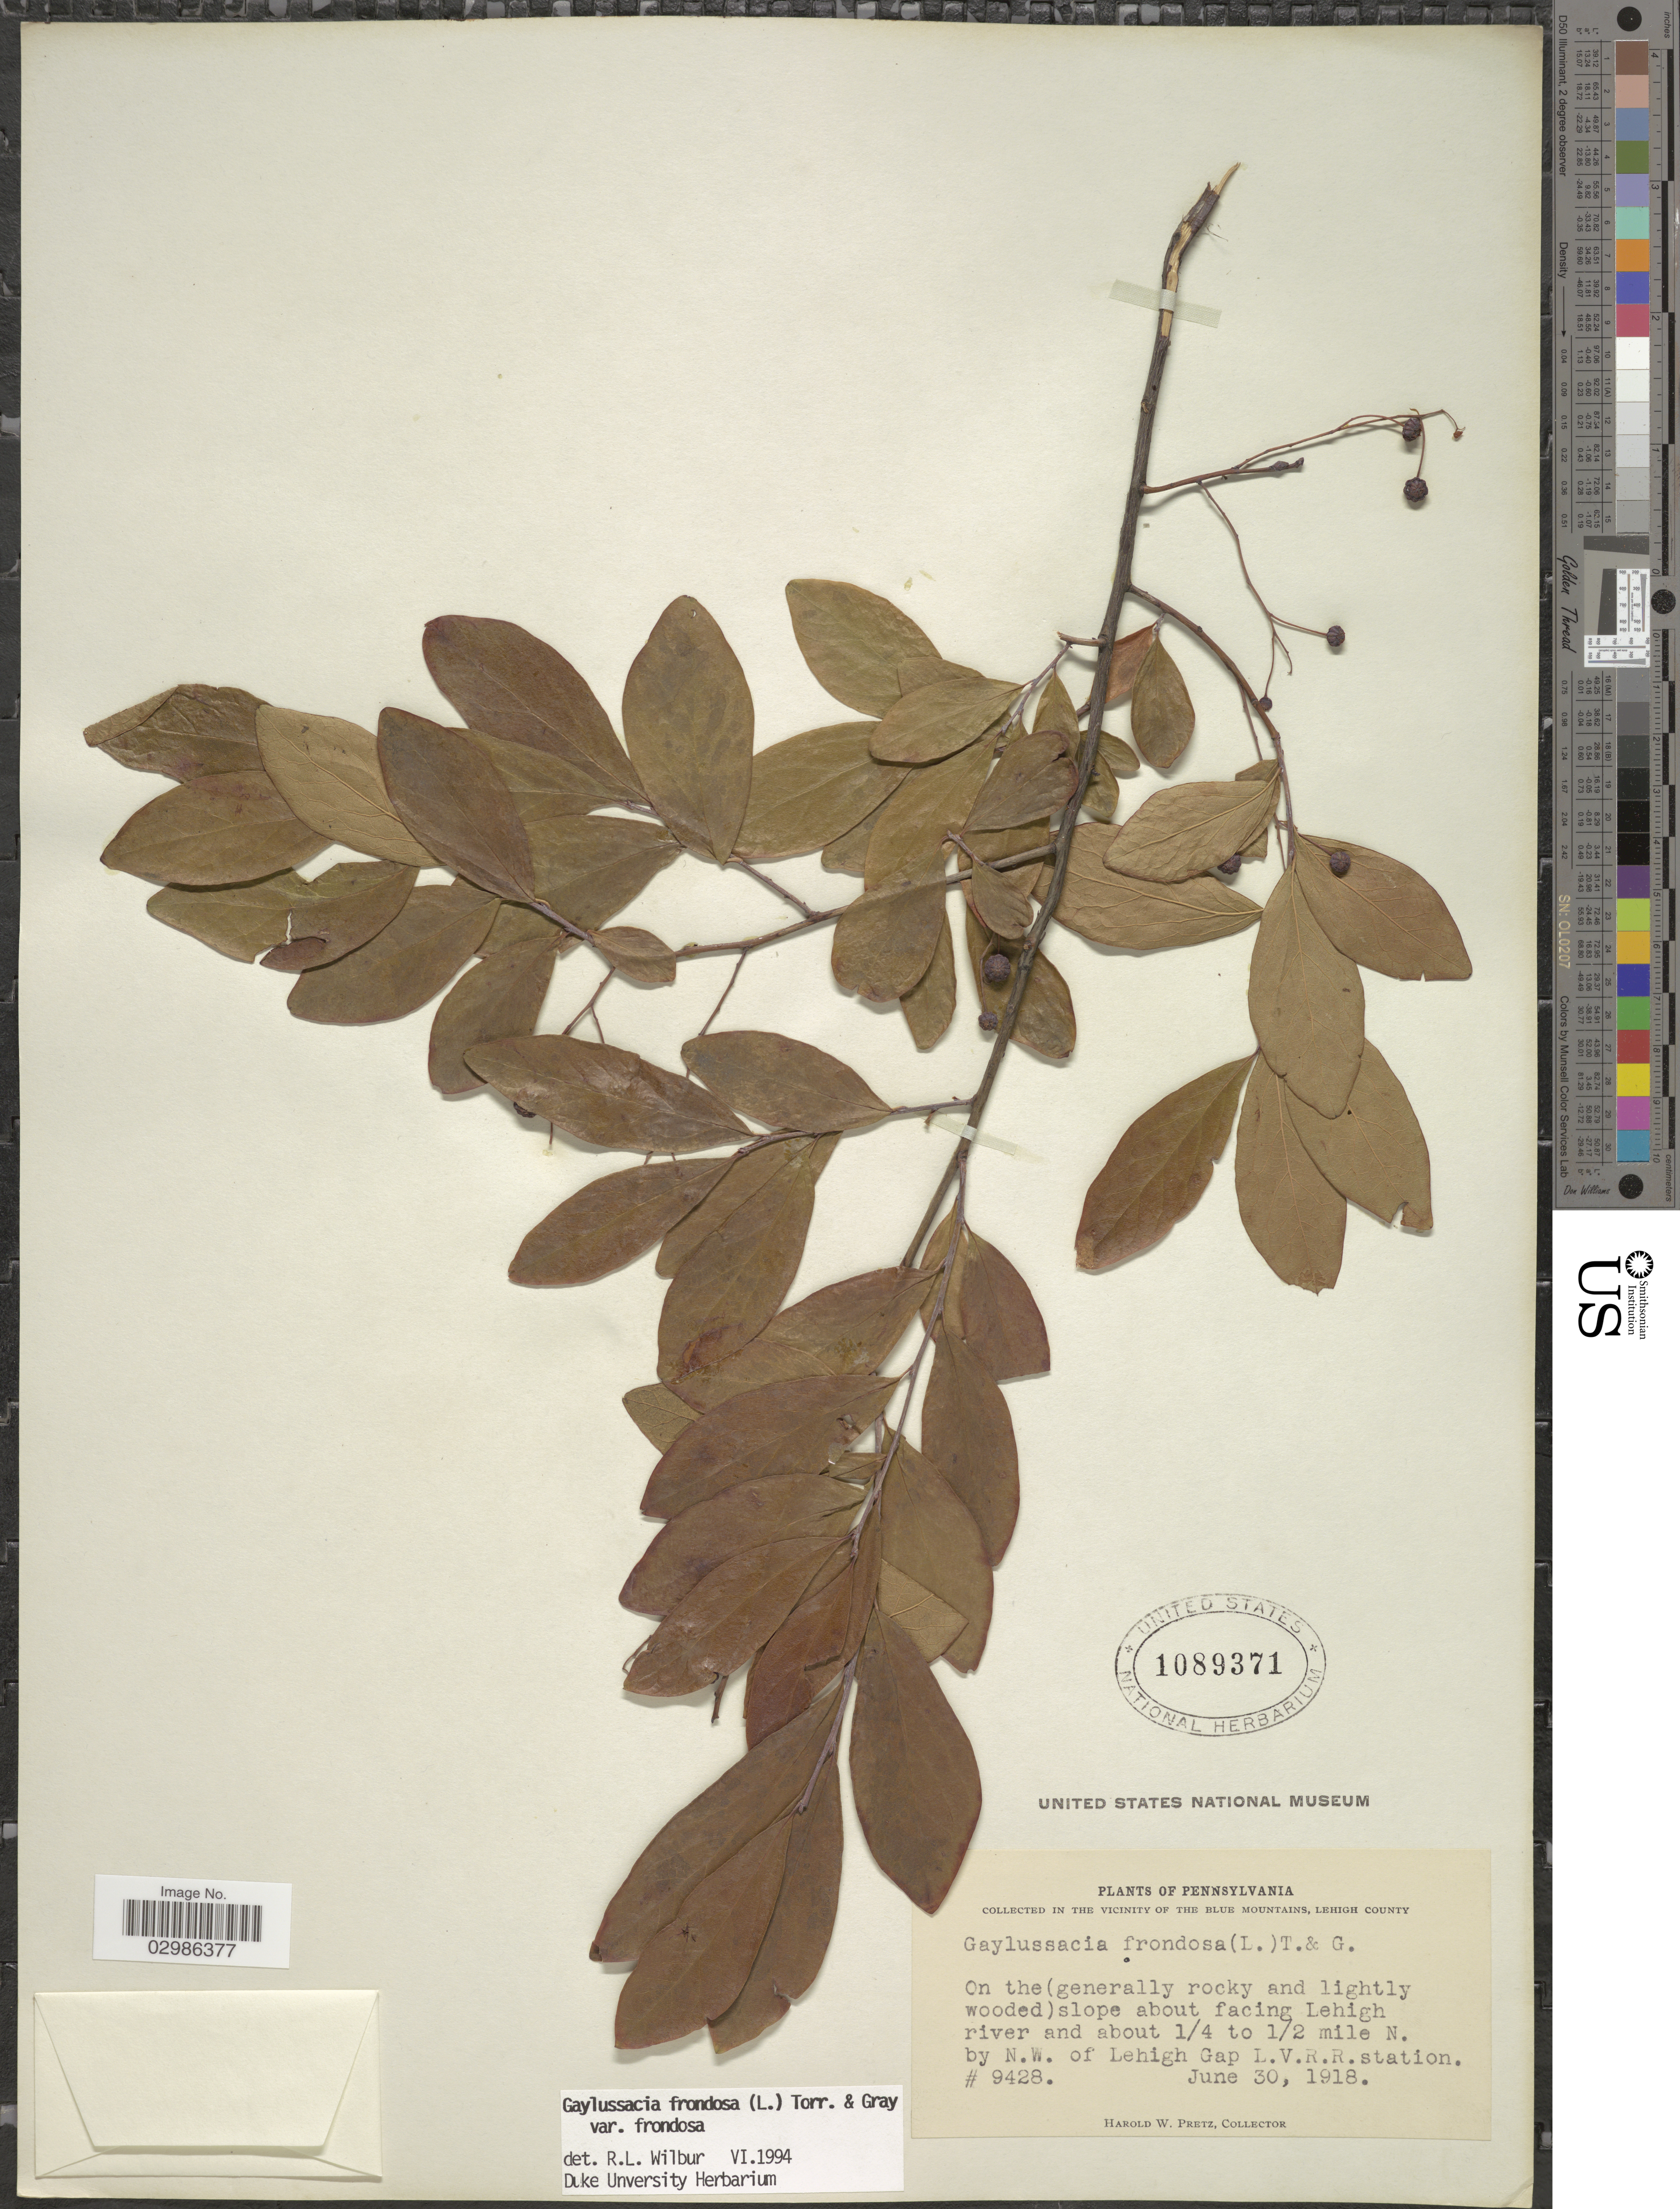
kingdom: Plantae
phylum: Tracheophyta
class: Magnoliopsida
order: Ericales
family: Ericaceae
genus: Gaylussacia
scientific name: Gaylussacia frondosa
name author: (L.) Torr. & A. Gray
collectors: H. W. Pretz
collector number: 9428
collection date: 1918-06-30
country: United States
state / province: Pennsylvania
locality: In the vicinity of the Blue Mountains, Lehigh County, On the (generally rocky and lighlty wooded) slope about facing Lehigh river and about 1/4 to 1/2 mile N. by N.W. of Lehigh Gap, L.V.R.R. station.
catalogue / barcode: US 1089371